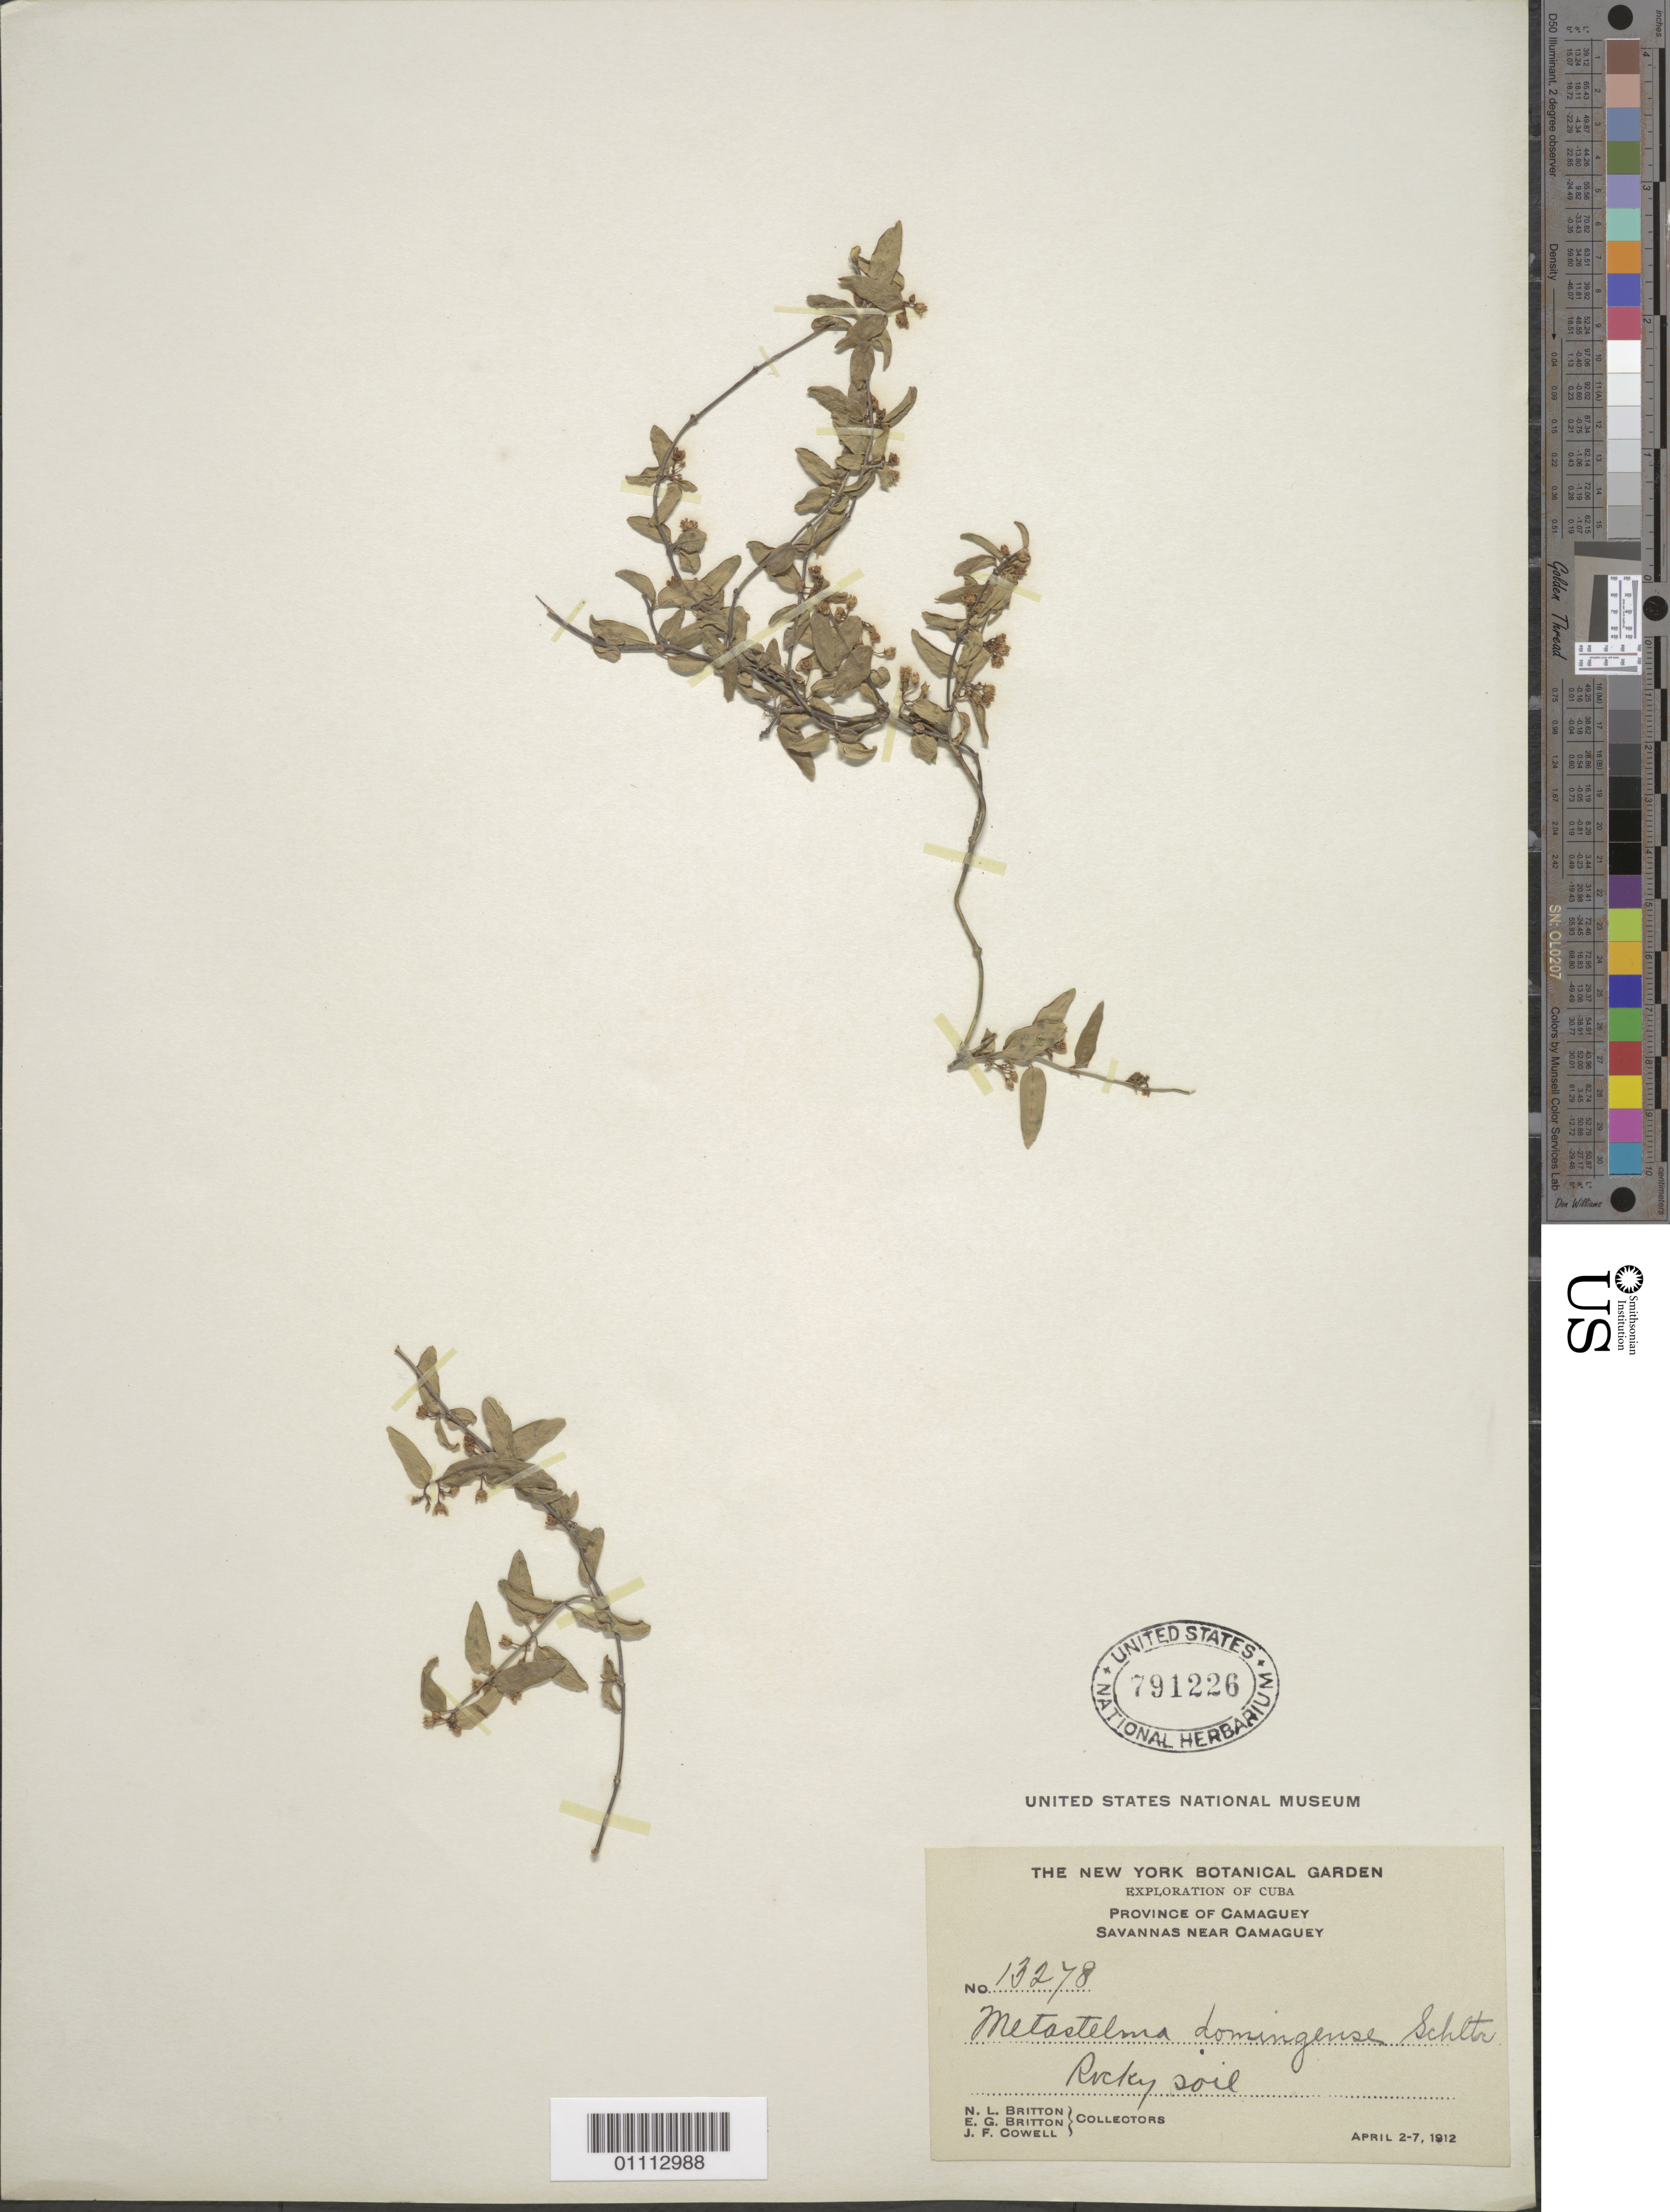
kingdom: Plantae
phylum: Tracheophyta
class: Magnoliopsida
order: Gentianales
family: Apocynaceae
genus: Cynanchum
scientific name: Cynanchum domingense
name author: (Schltr.) Jiménez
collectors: N. Britton, E. G. Britton & J. F. Cowell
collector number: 13278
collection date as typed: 02 Apr 1912 to 07 Apr 1912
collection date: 1912-04-02/1912-04-07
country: Cuba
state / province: Camagüey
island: Cuba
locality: savannas near Camagueyl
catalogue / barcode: US 791226